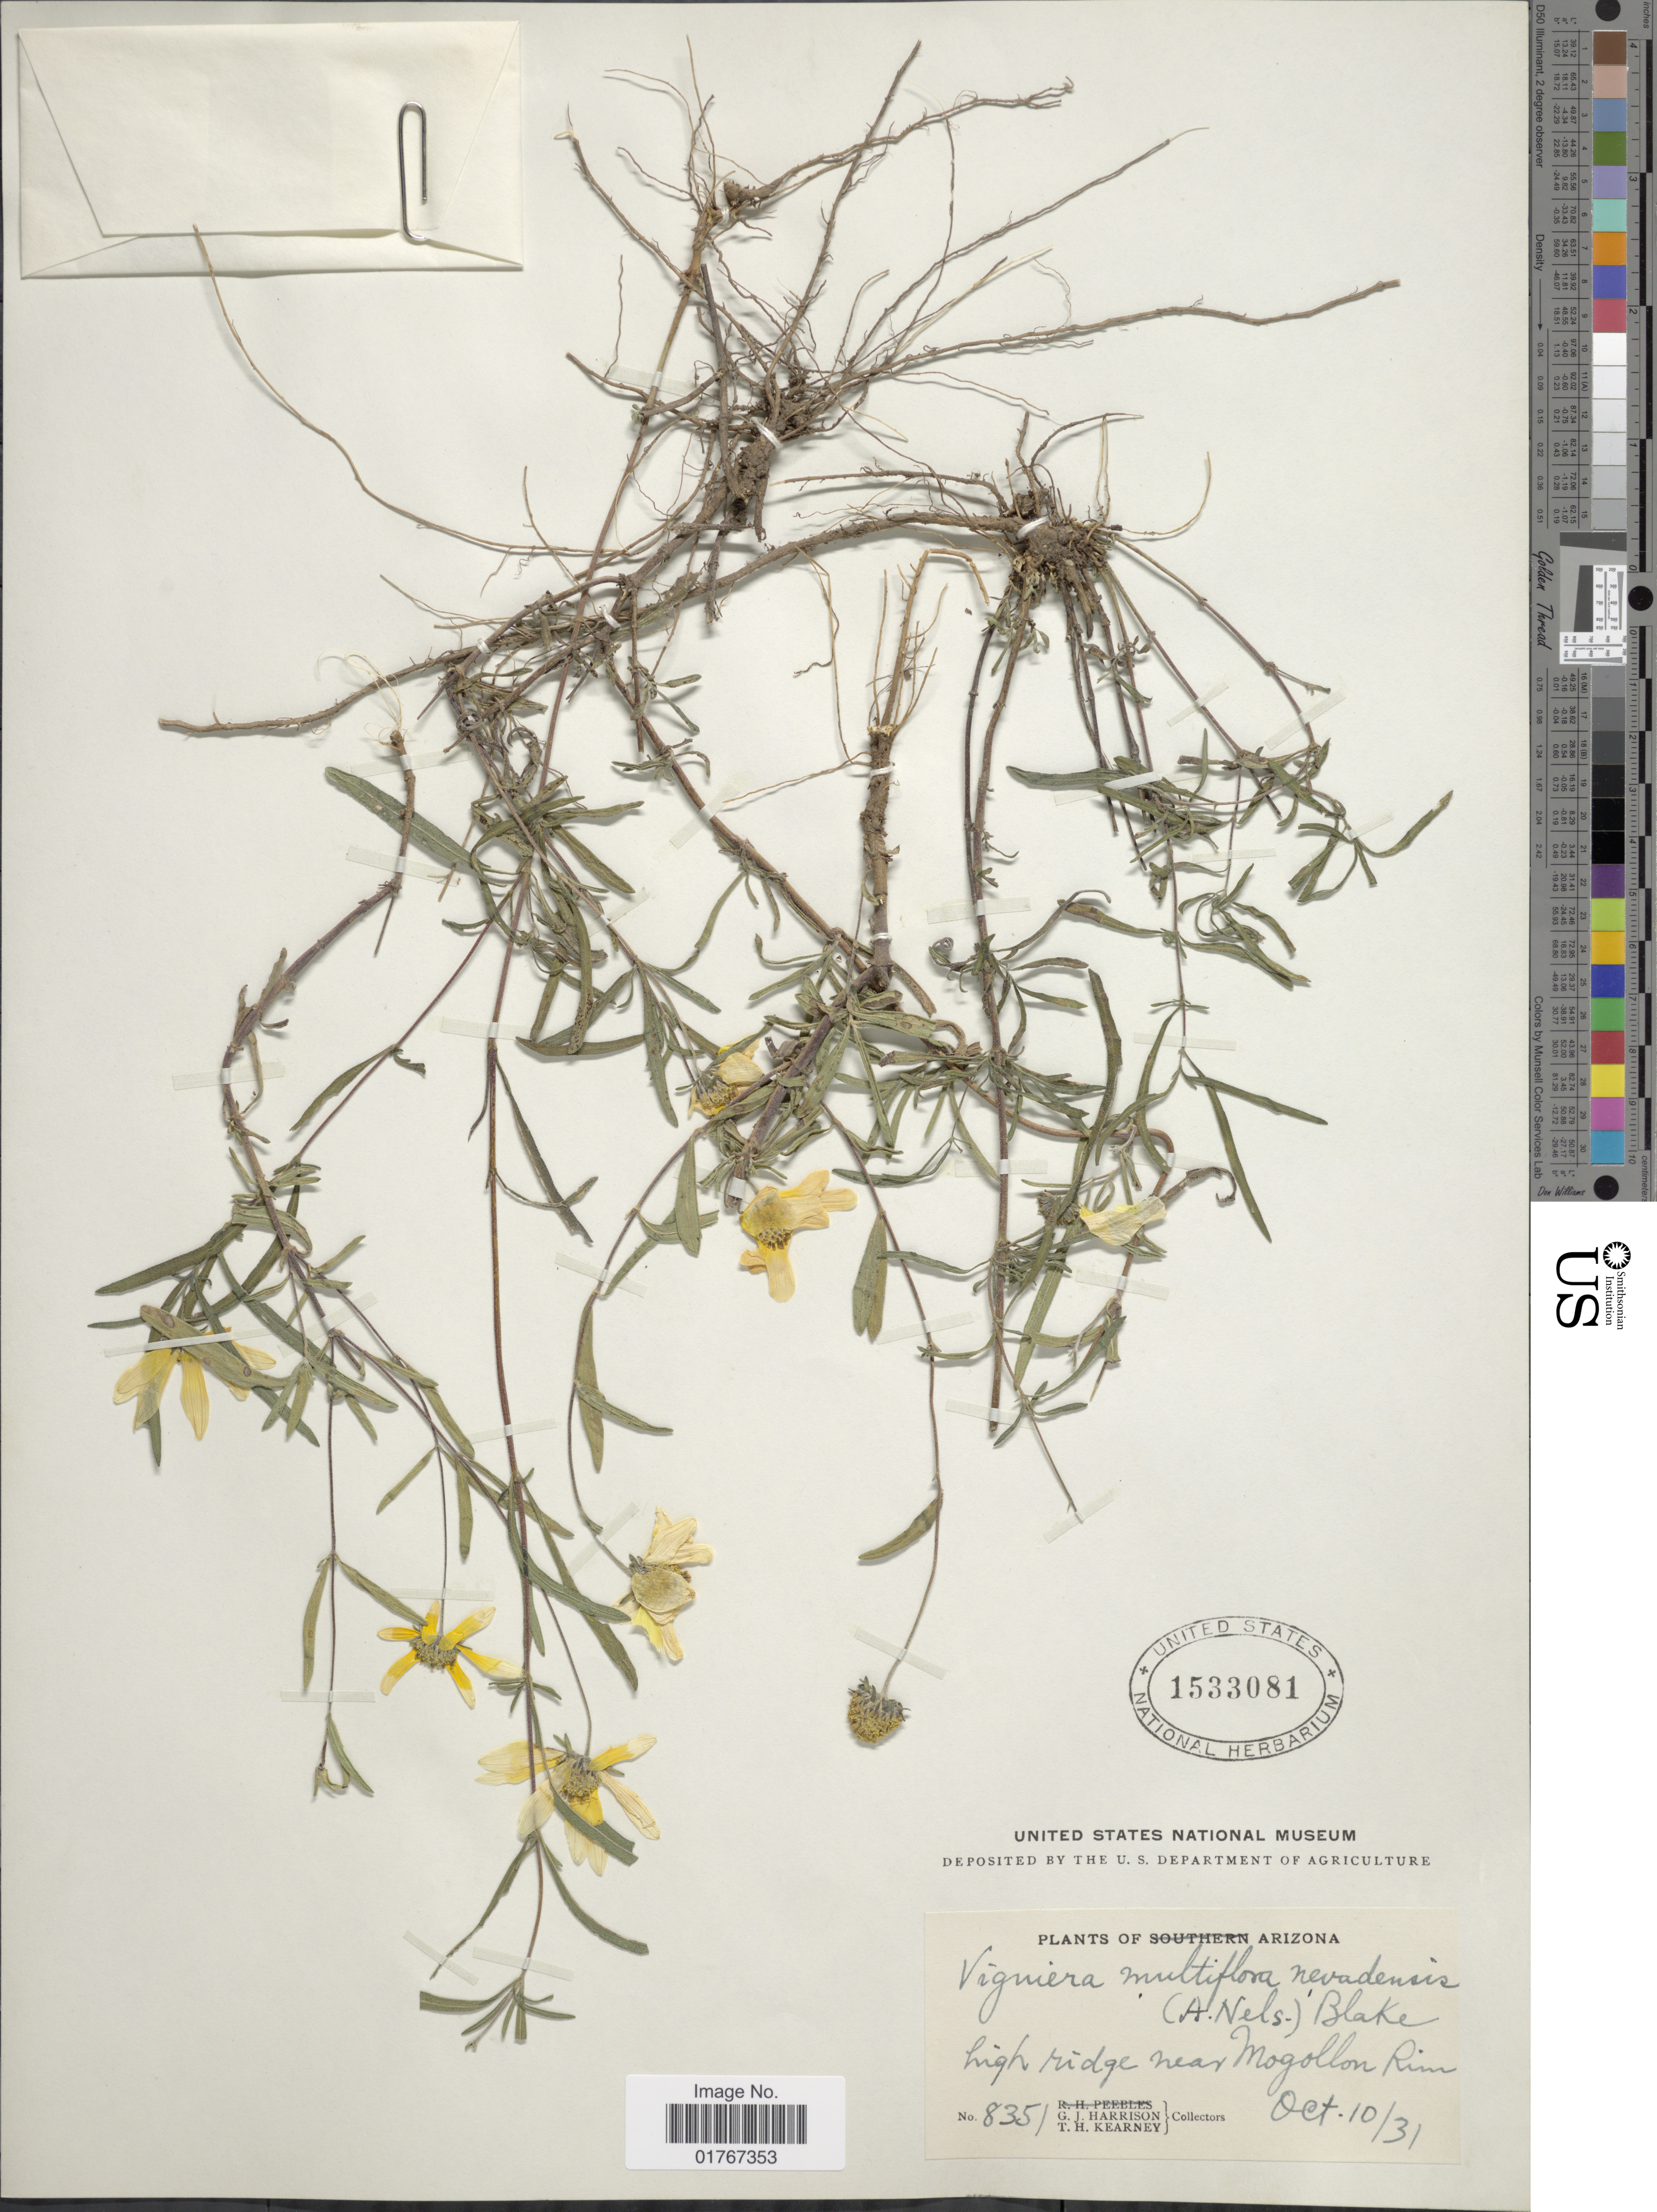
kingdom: Plantae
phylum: Tracheophyta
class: Magnoliopsida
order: Asterales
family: Asteraceae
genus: Heliomeris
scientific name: Heliomeris multiflora var. nevadensis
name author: (A. Nelson) Blake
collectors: G. J. Harrison & T. H. Kearney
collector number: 8351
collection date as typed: Transcribed d/m/y: 10/10/31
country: United States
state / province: Arizona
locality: High ridge near Mogollon River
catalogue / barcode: US 1533081